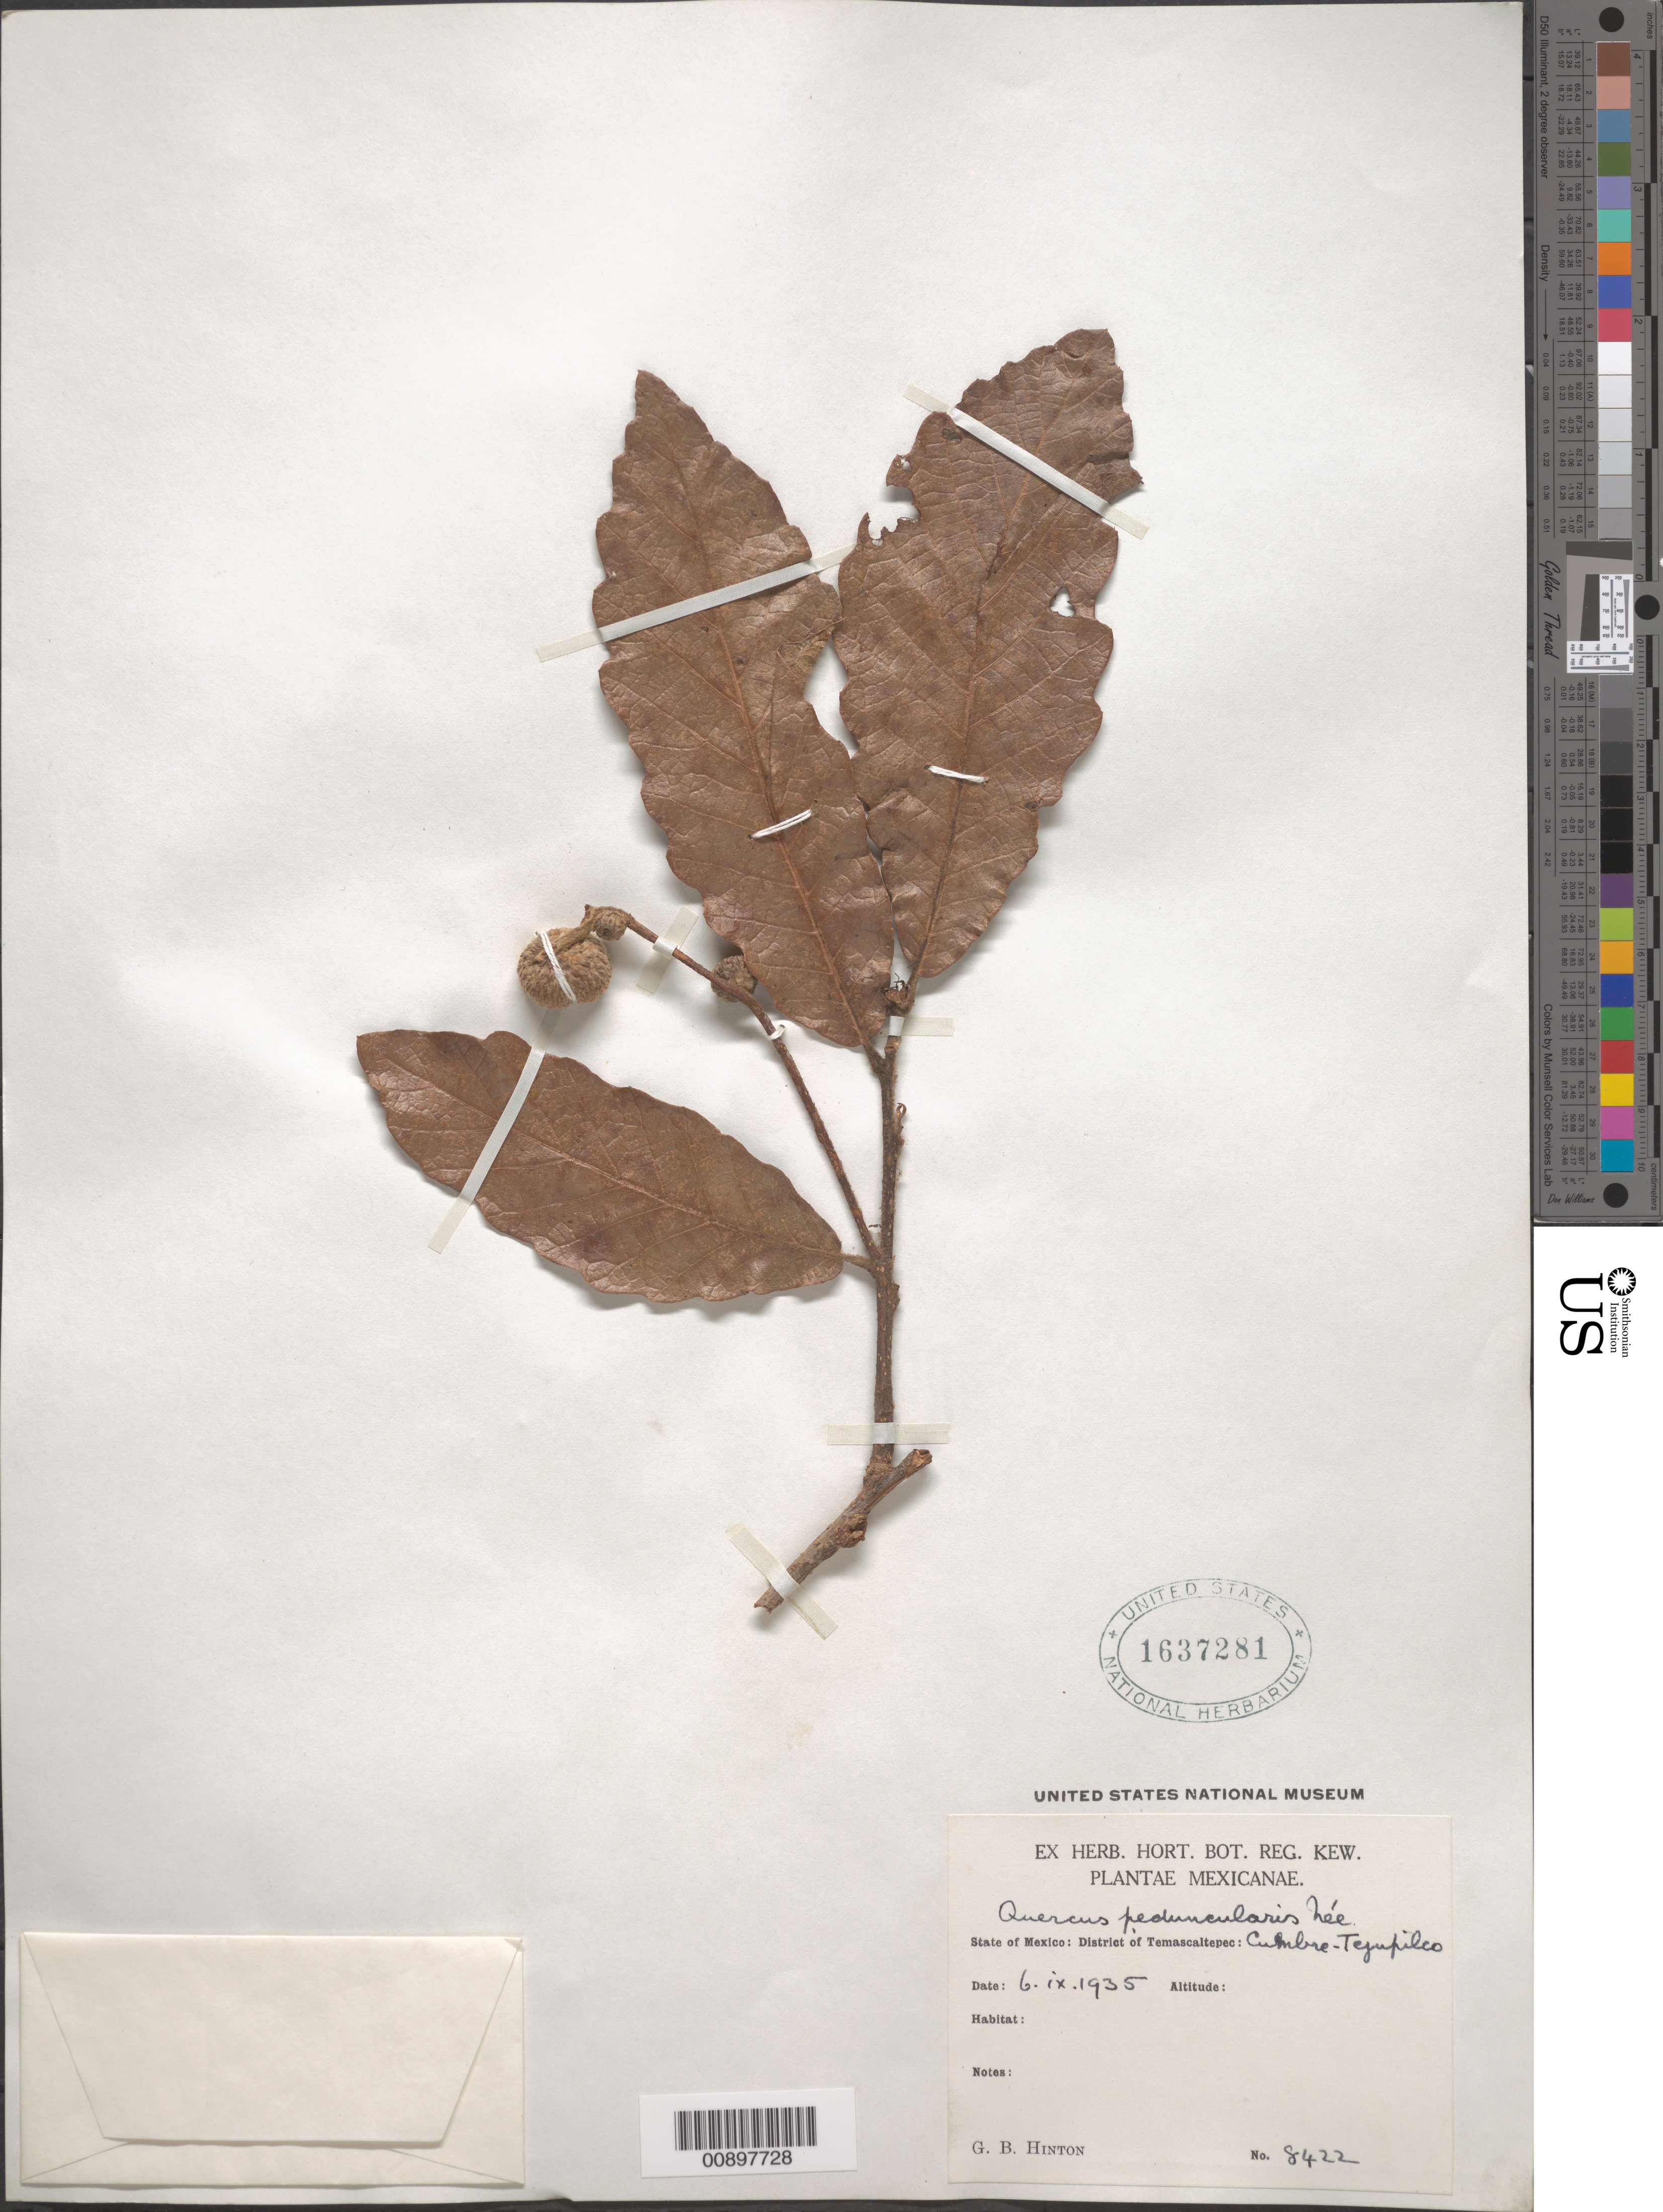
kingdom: Plantae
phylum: Tracheophyta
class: Magnoliopsida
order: Fagales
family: Fagaceae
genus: Quercus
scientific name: Quercus peduncularis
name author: Née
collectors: G. B. Hinton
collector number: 8422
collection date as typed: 06 Sep 1935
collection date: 1935-09-06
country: Mexico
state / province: México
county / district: Temascaltepec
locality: State of Mexico: District of Temascaltepec: Cumbre-Tejupilco.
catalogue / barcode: US 1637281